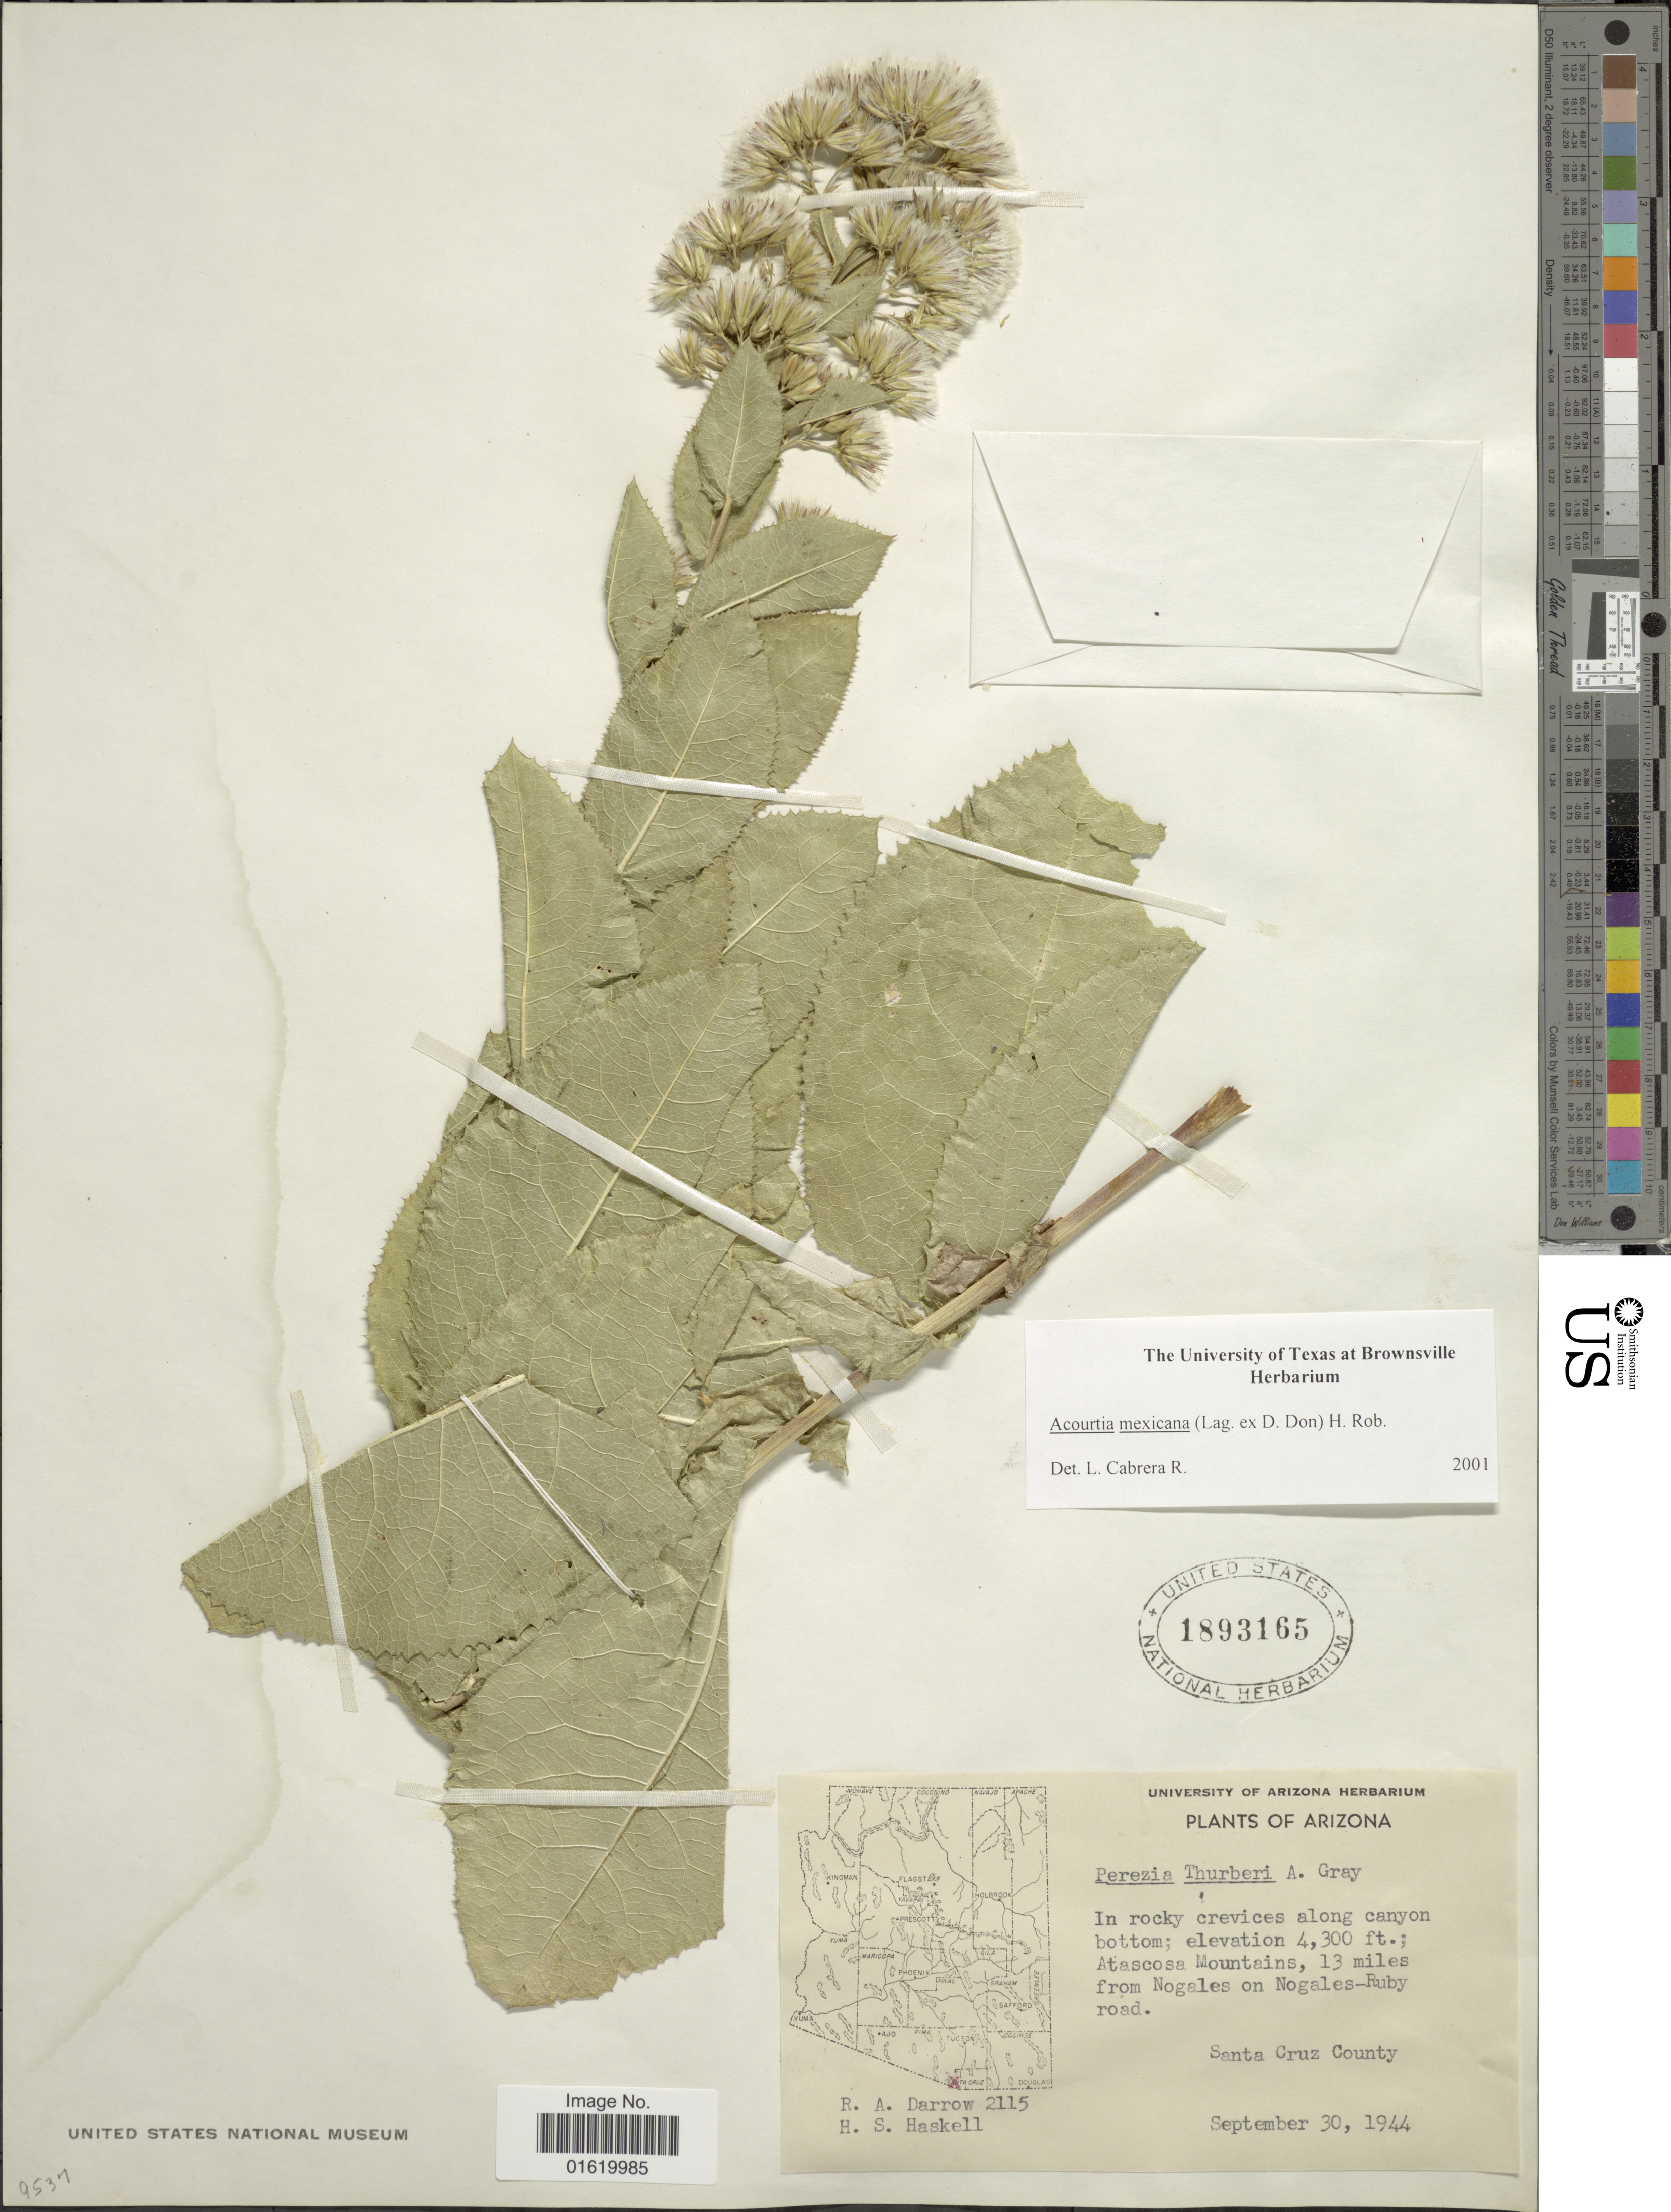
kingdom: Plantae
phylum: Tracheophyta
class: Magnoliopsida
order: Asterales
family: Asteraceae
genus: Acourtia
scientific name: Acourtia mexicana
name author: (Lag. ex D. Don) H. Rob.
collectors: R. A. Darrow & H. Haskell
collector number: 2115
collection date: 1944-09-30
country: United States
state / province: Arizona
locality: Along canyon bottom, Atascosa Mountains, 13 miles from Nogales on Nogales-Ruby road, Santa Cruz County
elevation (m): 1311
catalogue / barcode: US 1893165